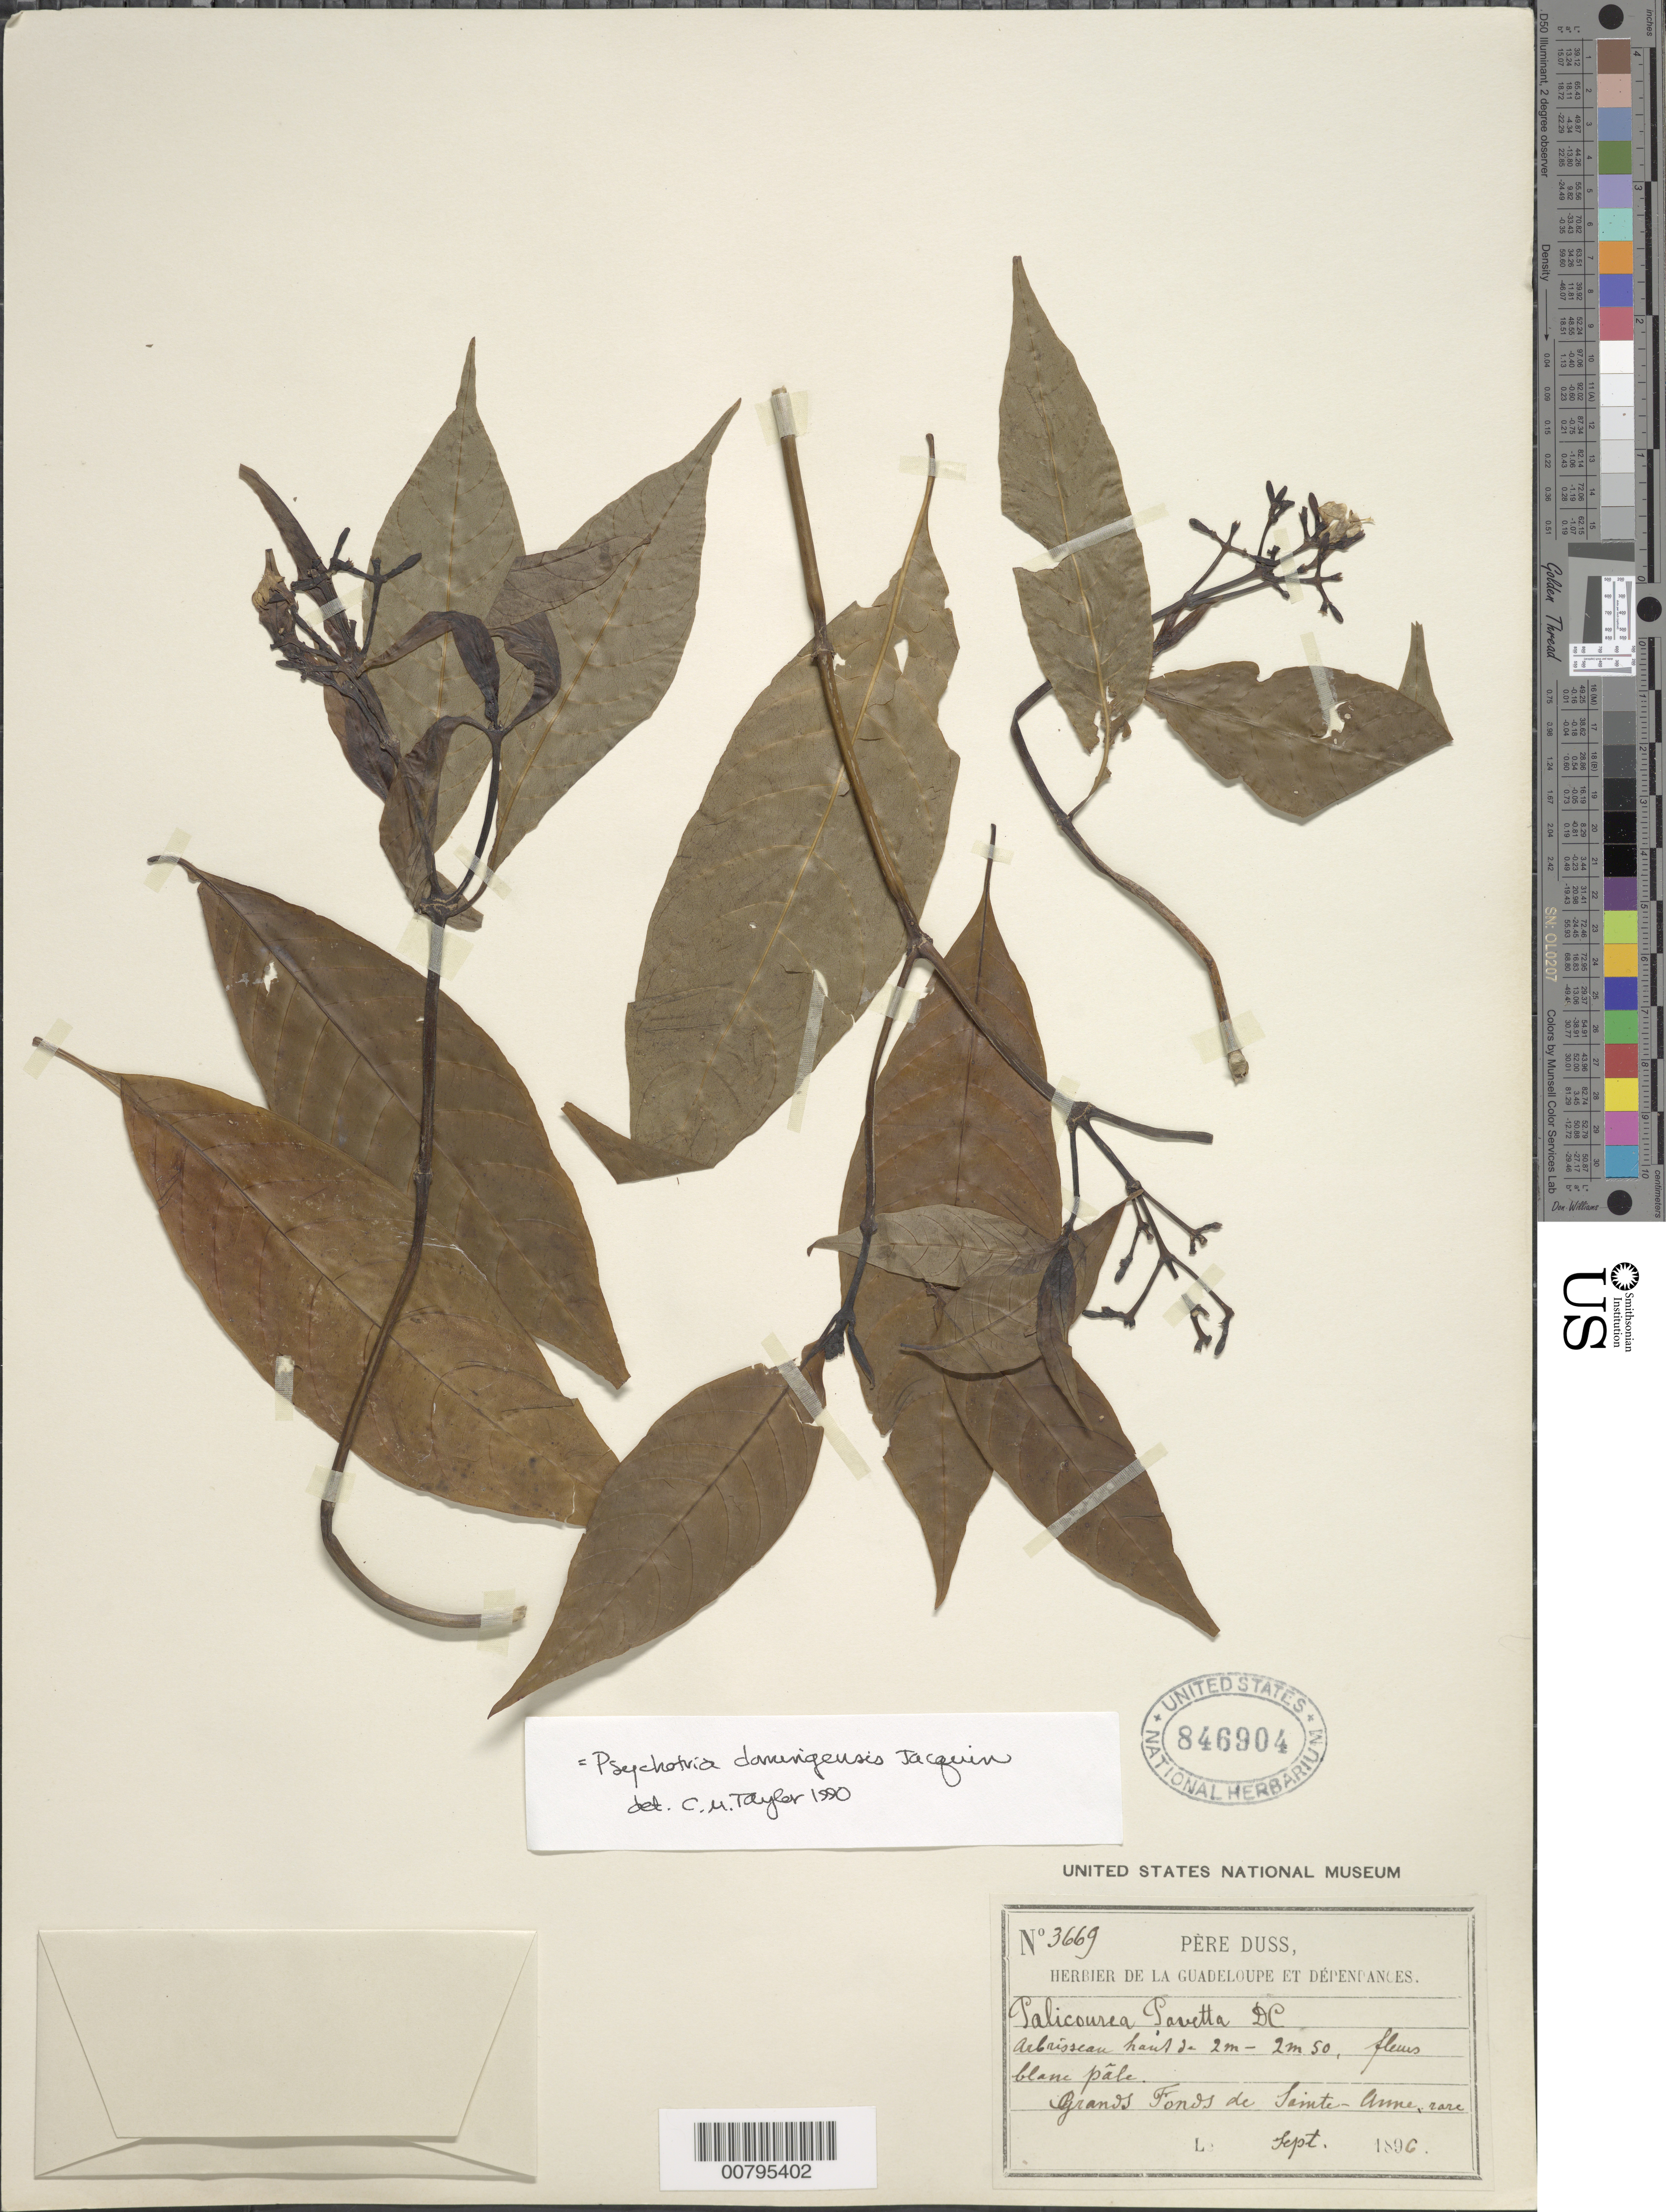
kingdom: Plantae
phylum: Tracheophyta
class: Magnoliopsida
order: Gentianales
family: Rubiaceae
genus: Psychotria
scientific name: Psychotria domingensis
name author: Jacq.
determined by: Taylor, Charlotte M.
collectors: Père Duss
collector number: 3669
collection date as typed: Sep 1896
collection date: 1896-09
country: Guadeloupe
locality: Grands Fonds de Sainte-Anne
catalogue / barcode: US 846904